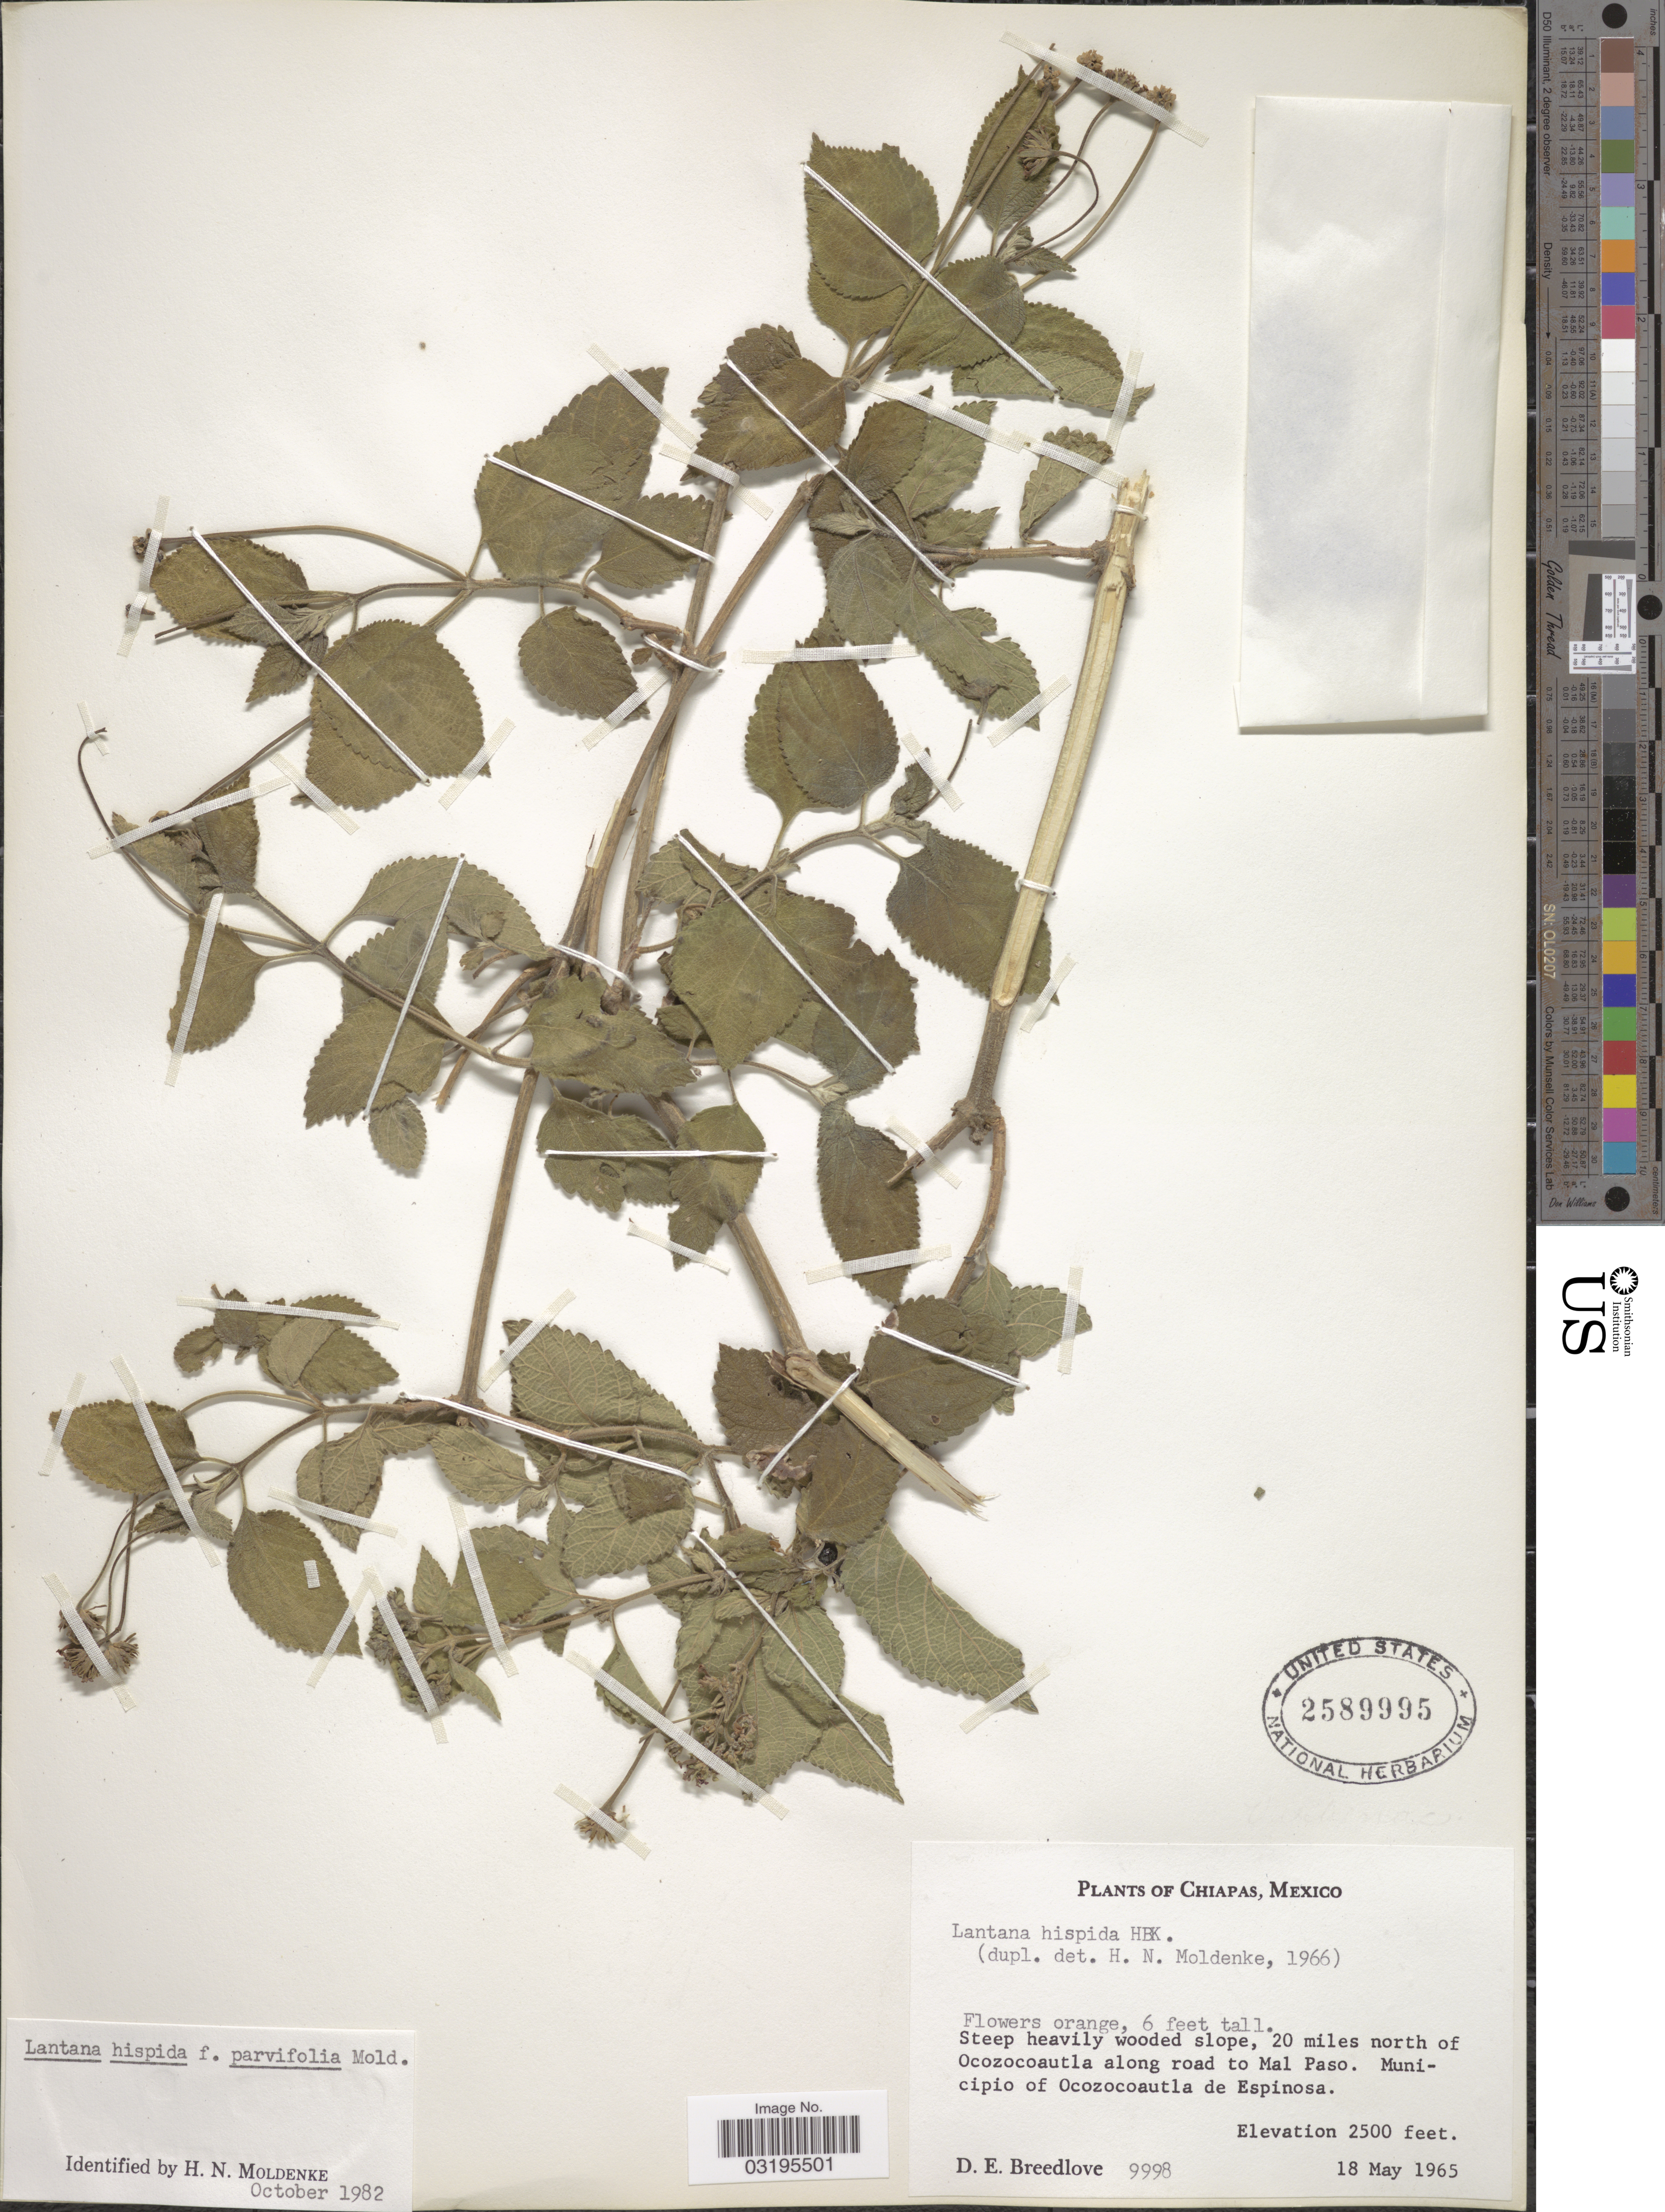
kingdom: Plantae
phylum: Tracheophyta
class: Magnoliopsida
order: Lamiales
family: Verbenaceae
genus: Lantana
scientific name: Lantana hispida f. parvifolia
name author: Kunth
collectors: D. E. Breedlove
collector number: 9998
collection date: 1965-05-18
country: Mexico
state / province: Chiapas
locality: Steep heavily wooded slope, 20 miles north of Ocozocoautla along road to Mal Paso. Municipio de Ocozocoautla de Espinosa.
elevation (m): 762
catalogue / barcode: US 2589995